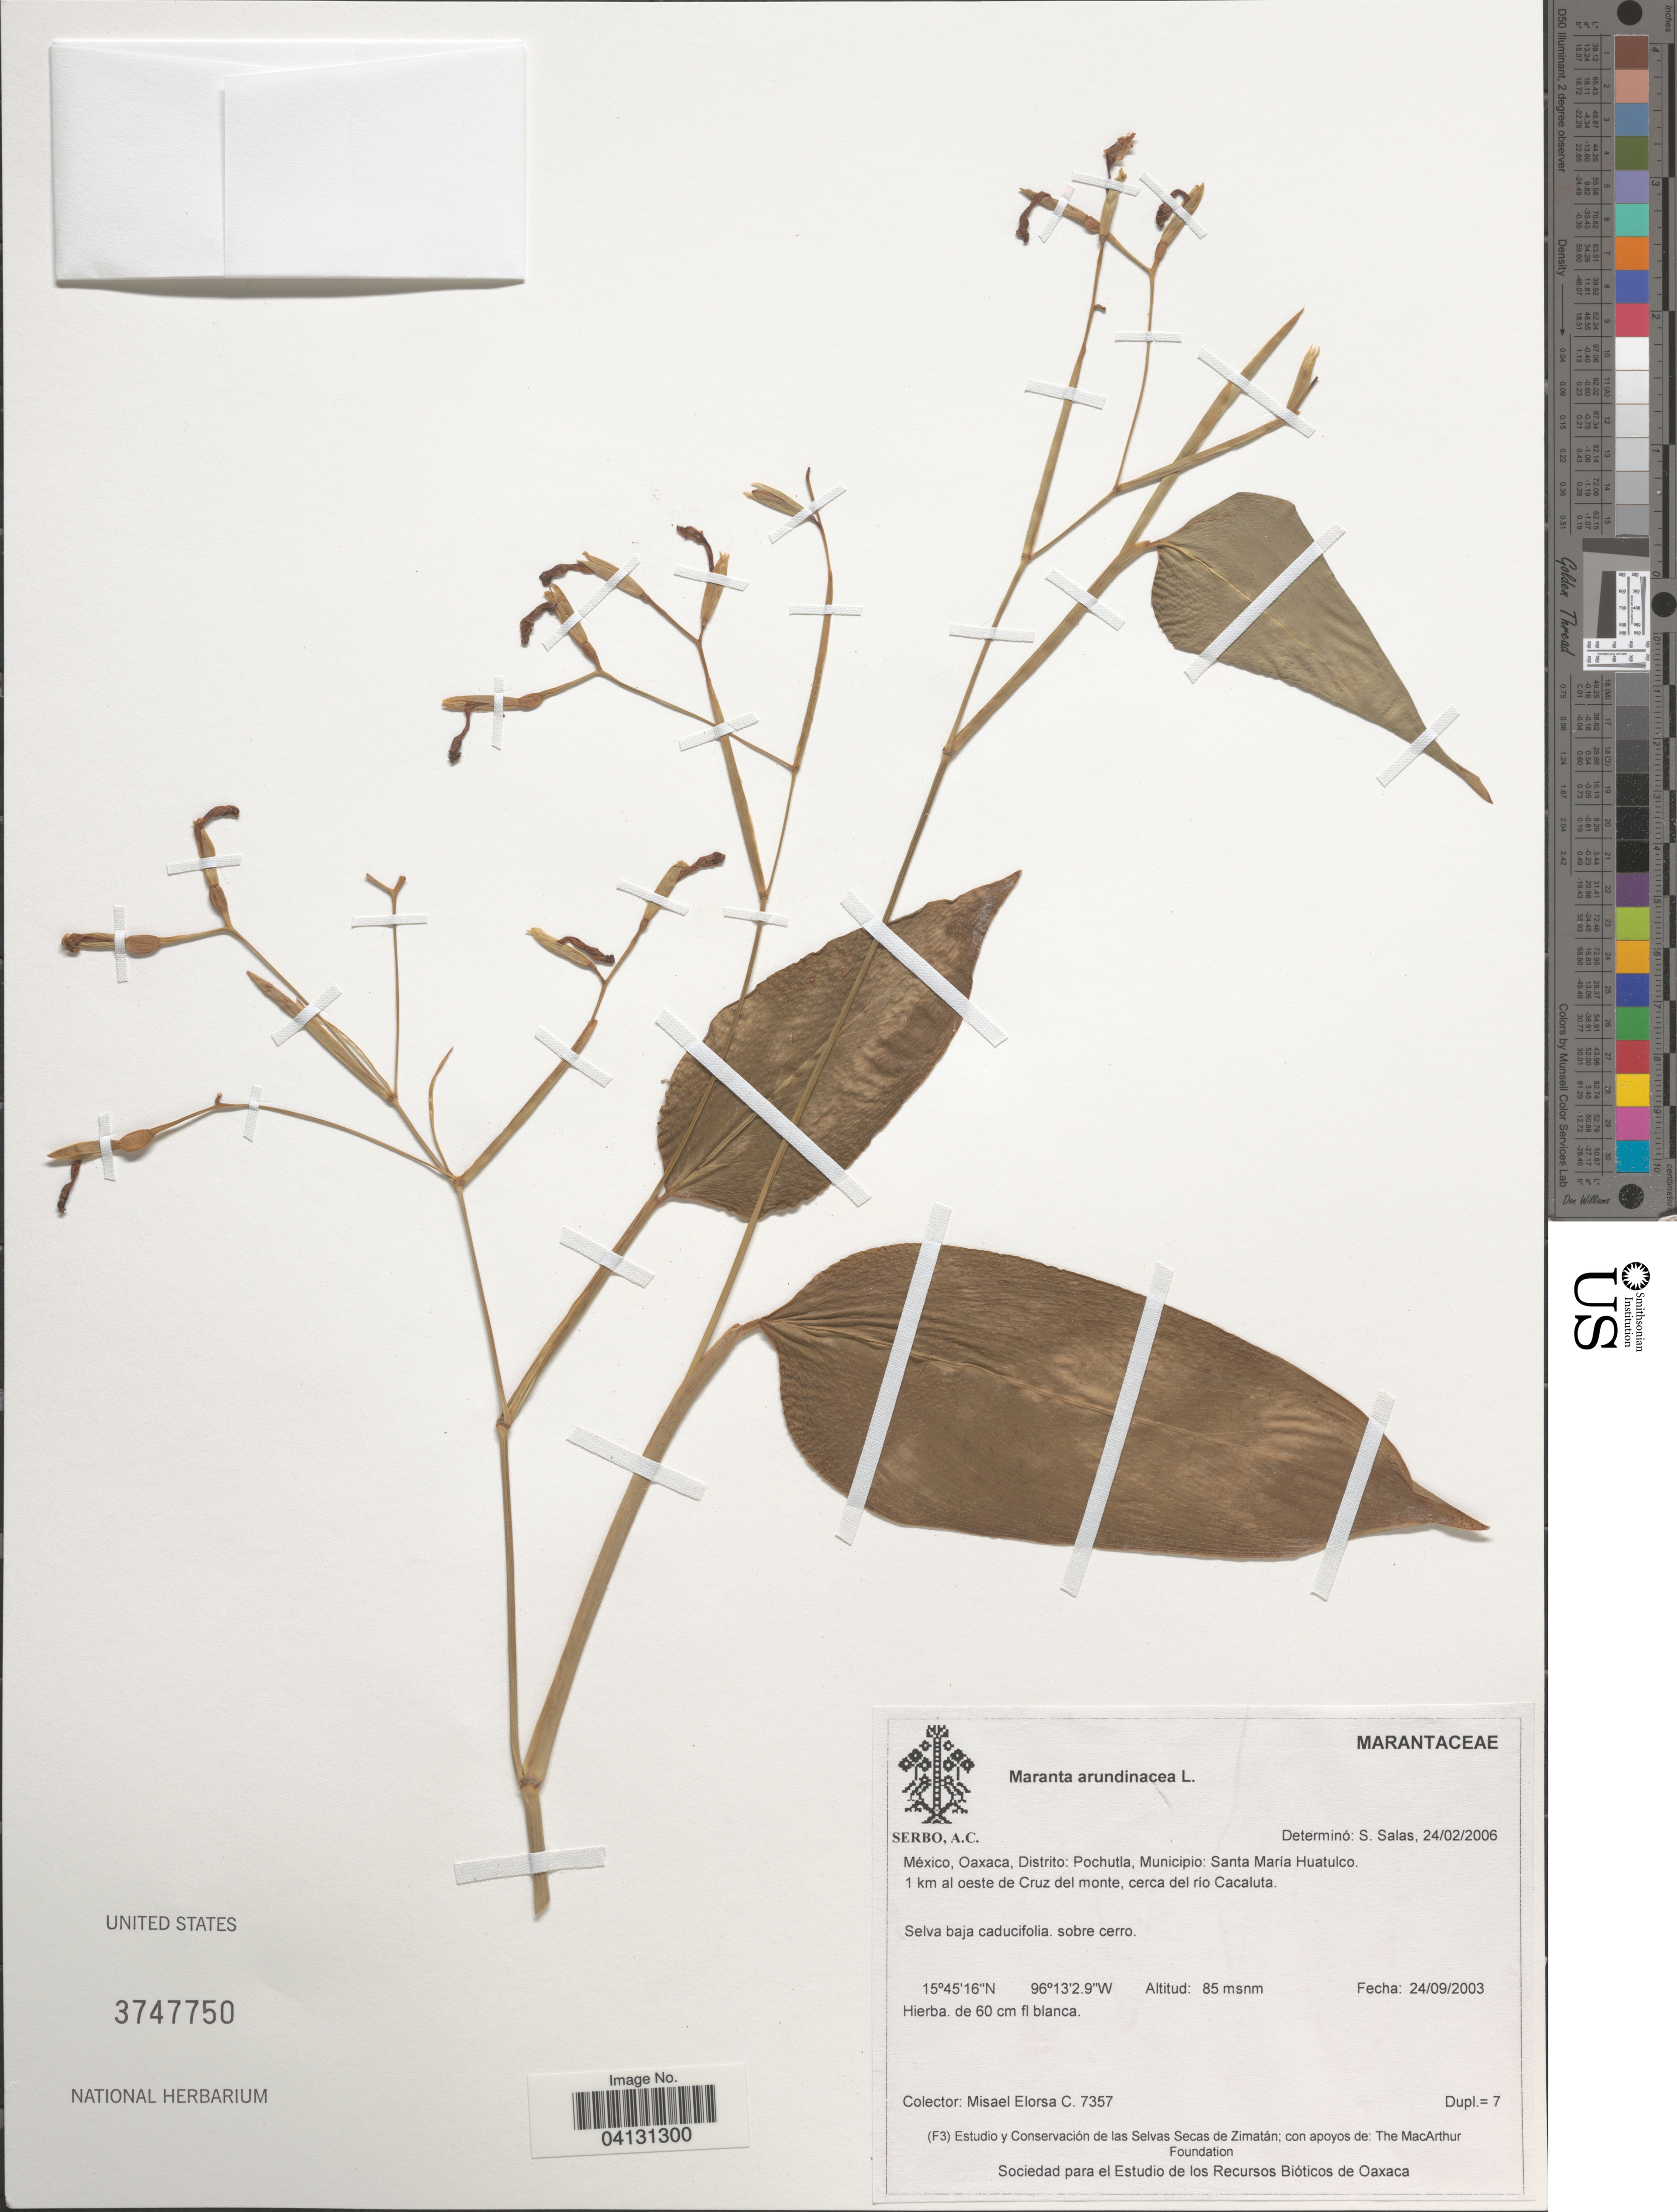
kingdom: Plantae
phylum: Tracheophyta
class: Liliopsida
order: Zingiberales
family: Marantaceae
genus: Maranta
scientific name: Maranta arundinacea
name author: L.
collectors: M. Elorsa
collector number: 7357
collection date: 2003-09-24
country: Mexico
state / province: Oaxaca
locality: Distrito: Pichutla, Municipio: Santa María Huatulco. 1 km al oeste de Cruz del monte, cerca del río Cacaluta.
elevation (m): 85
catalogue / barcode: US 3747750